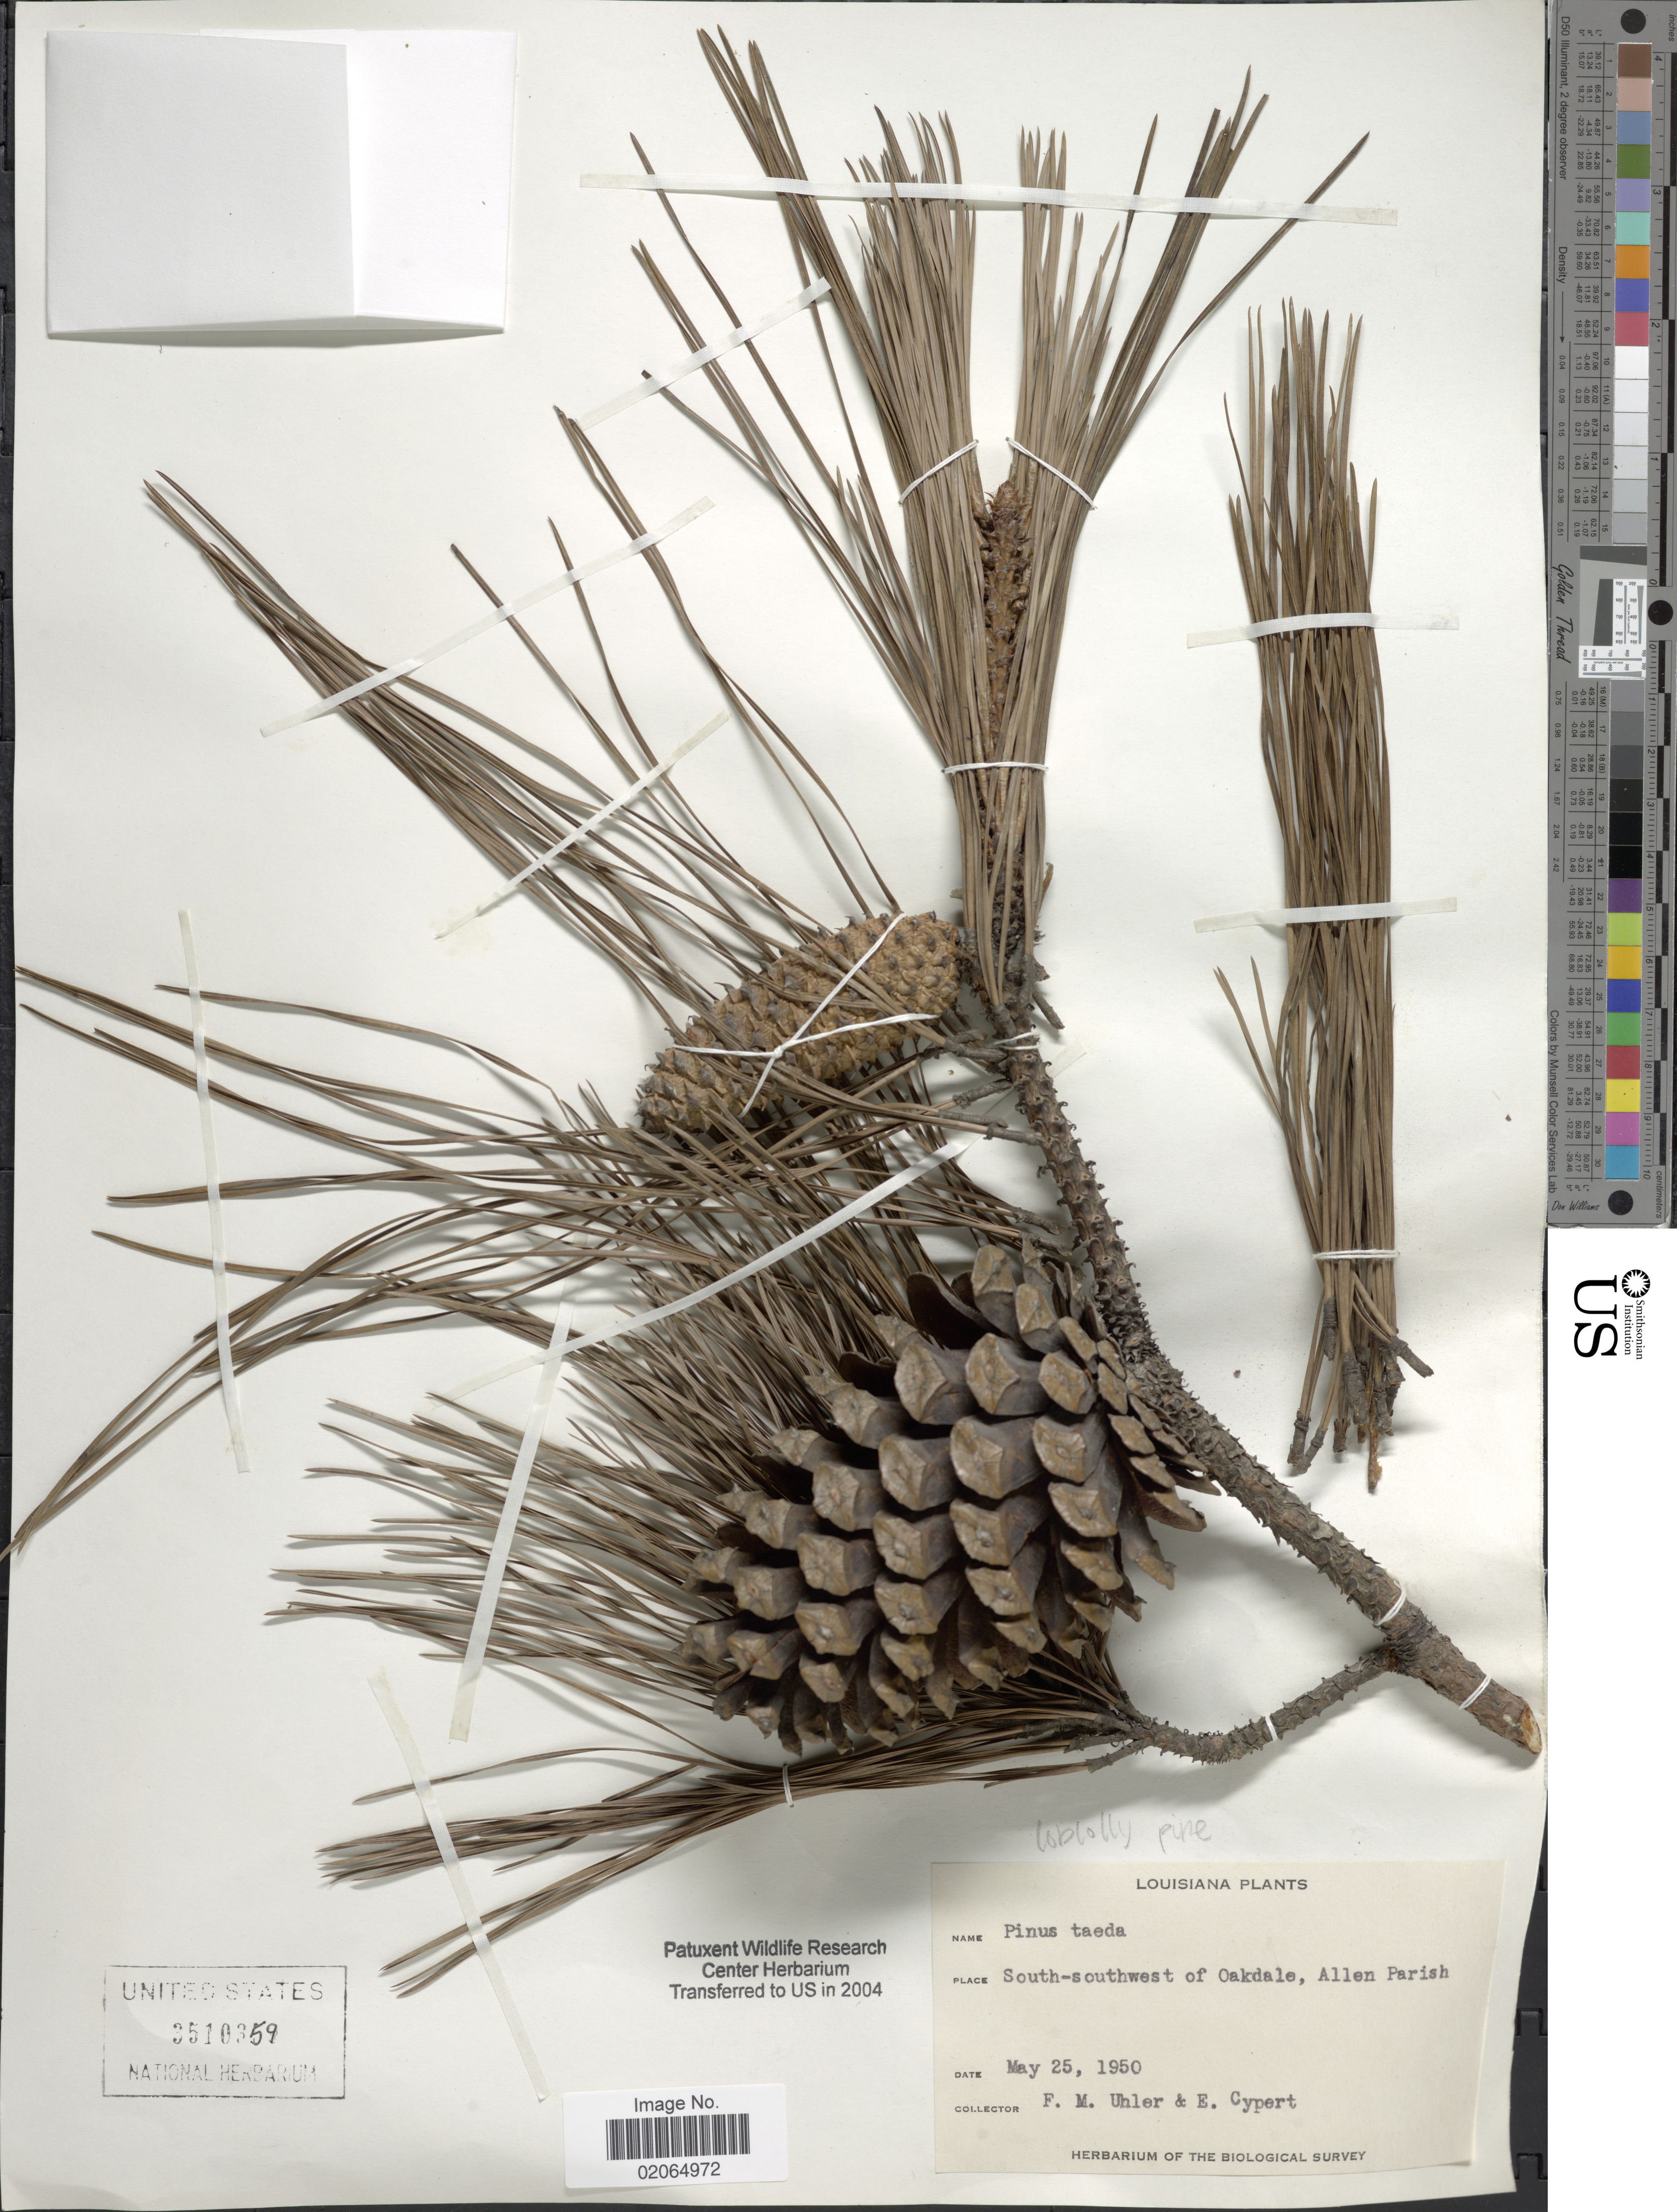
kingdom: Plantae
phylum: Tracheophyta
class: Pinopsida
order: Pinales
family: Pinaceae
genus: Pinus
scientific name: Pinus taeda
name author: L.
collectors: F. M. Uhler & E. Cypert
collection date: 1950-05-25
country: United States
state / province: Louisiana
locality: South southwest of Oakdale, Allen Parish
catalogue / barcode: US 3510359